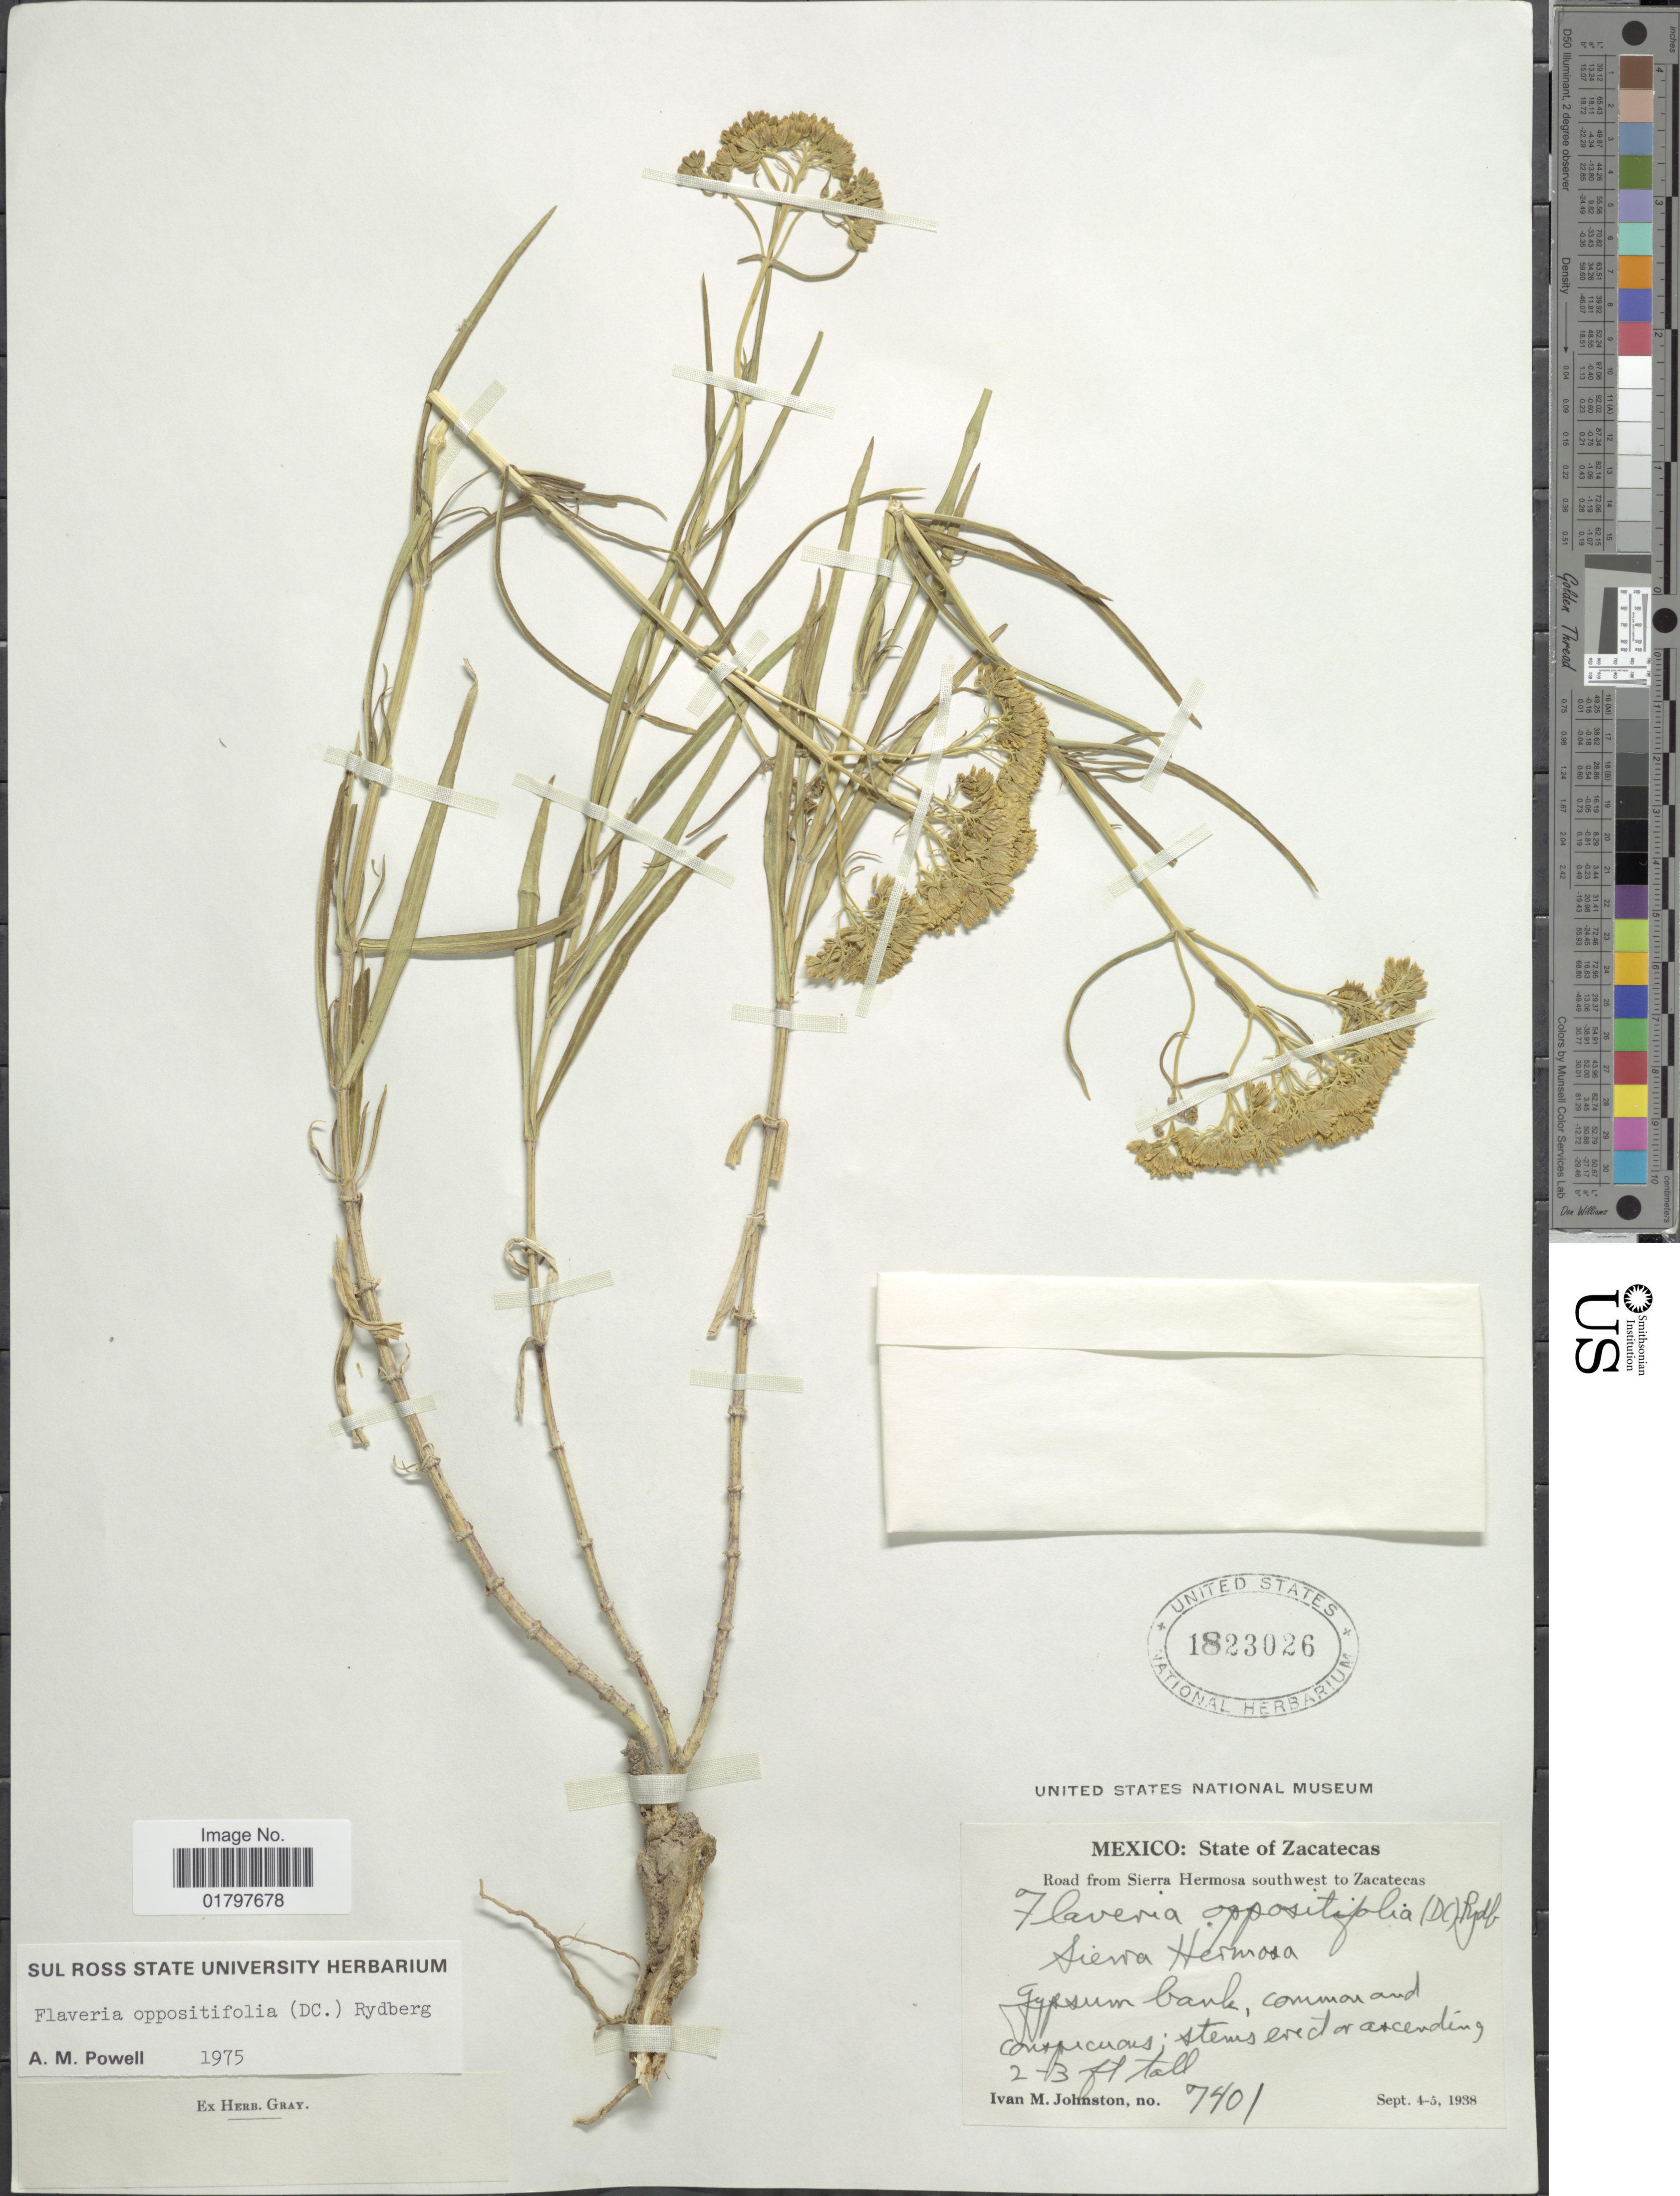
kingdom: Plantae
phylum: Tracheophyta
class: Magnoliopsida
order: Asterales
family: Asteraceae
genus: Flaveria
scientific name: Flaveria oppositifolia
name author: Rydb.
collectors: I.M. Johnston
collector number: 7401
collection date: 1938-09-04/1938-09-05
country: Mexico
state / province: Zacatecas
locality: State of Zacatecas. Road from Sierra Hermosa southwest to Zacatecas. Sierra Hermosa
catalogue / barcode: US 1823026